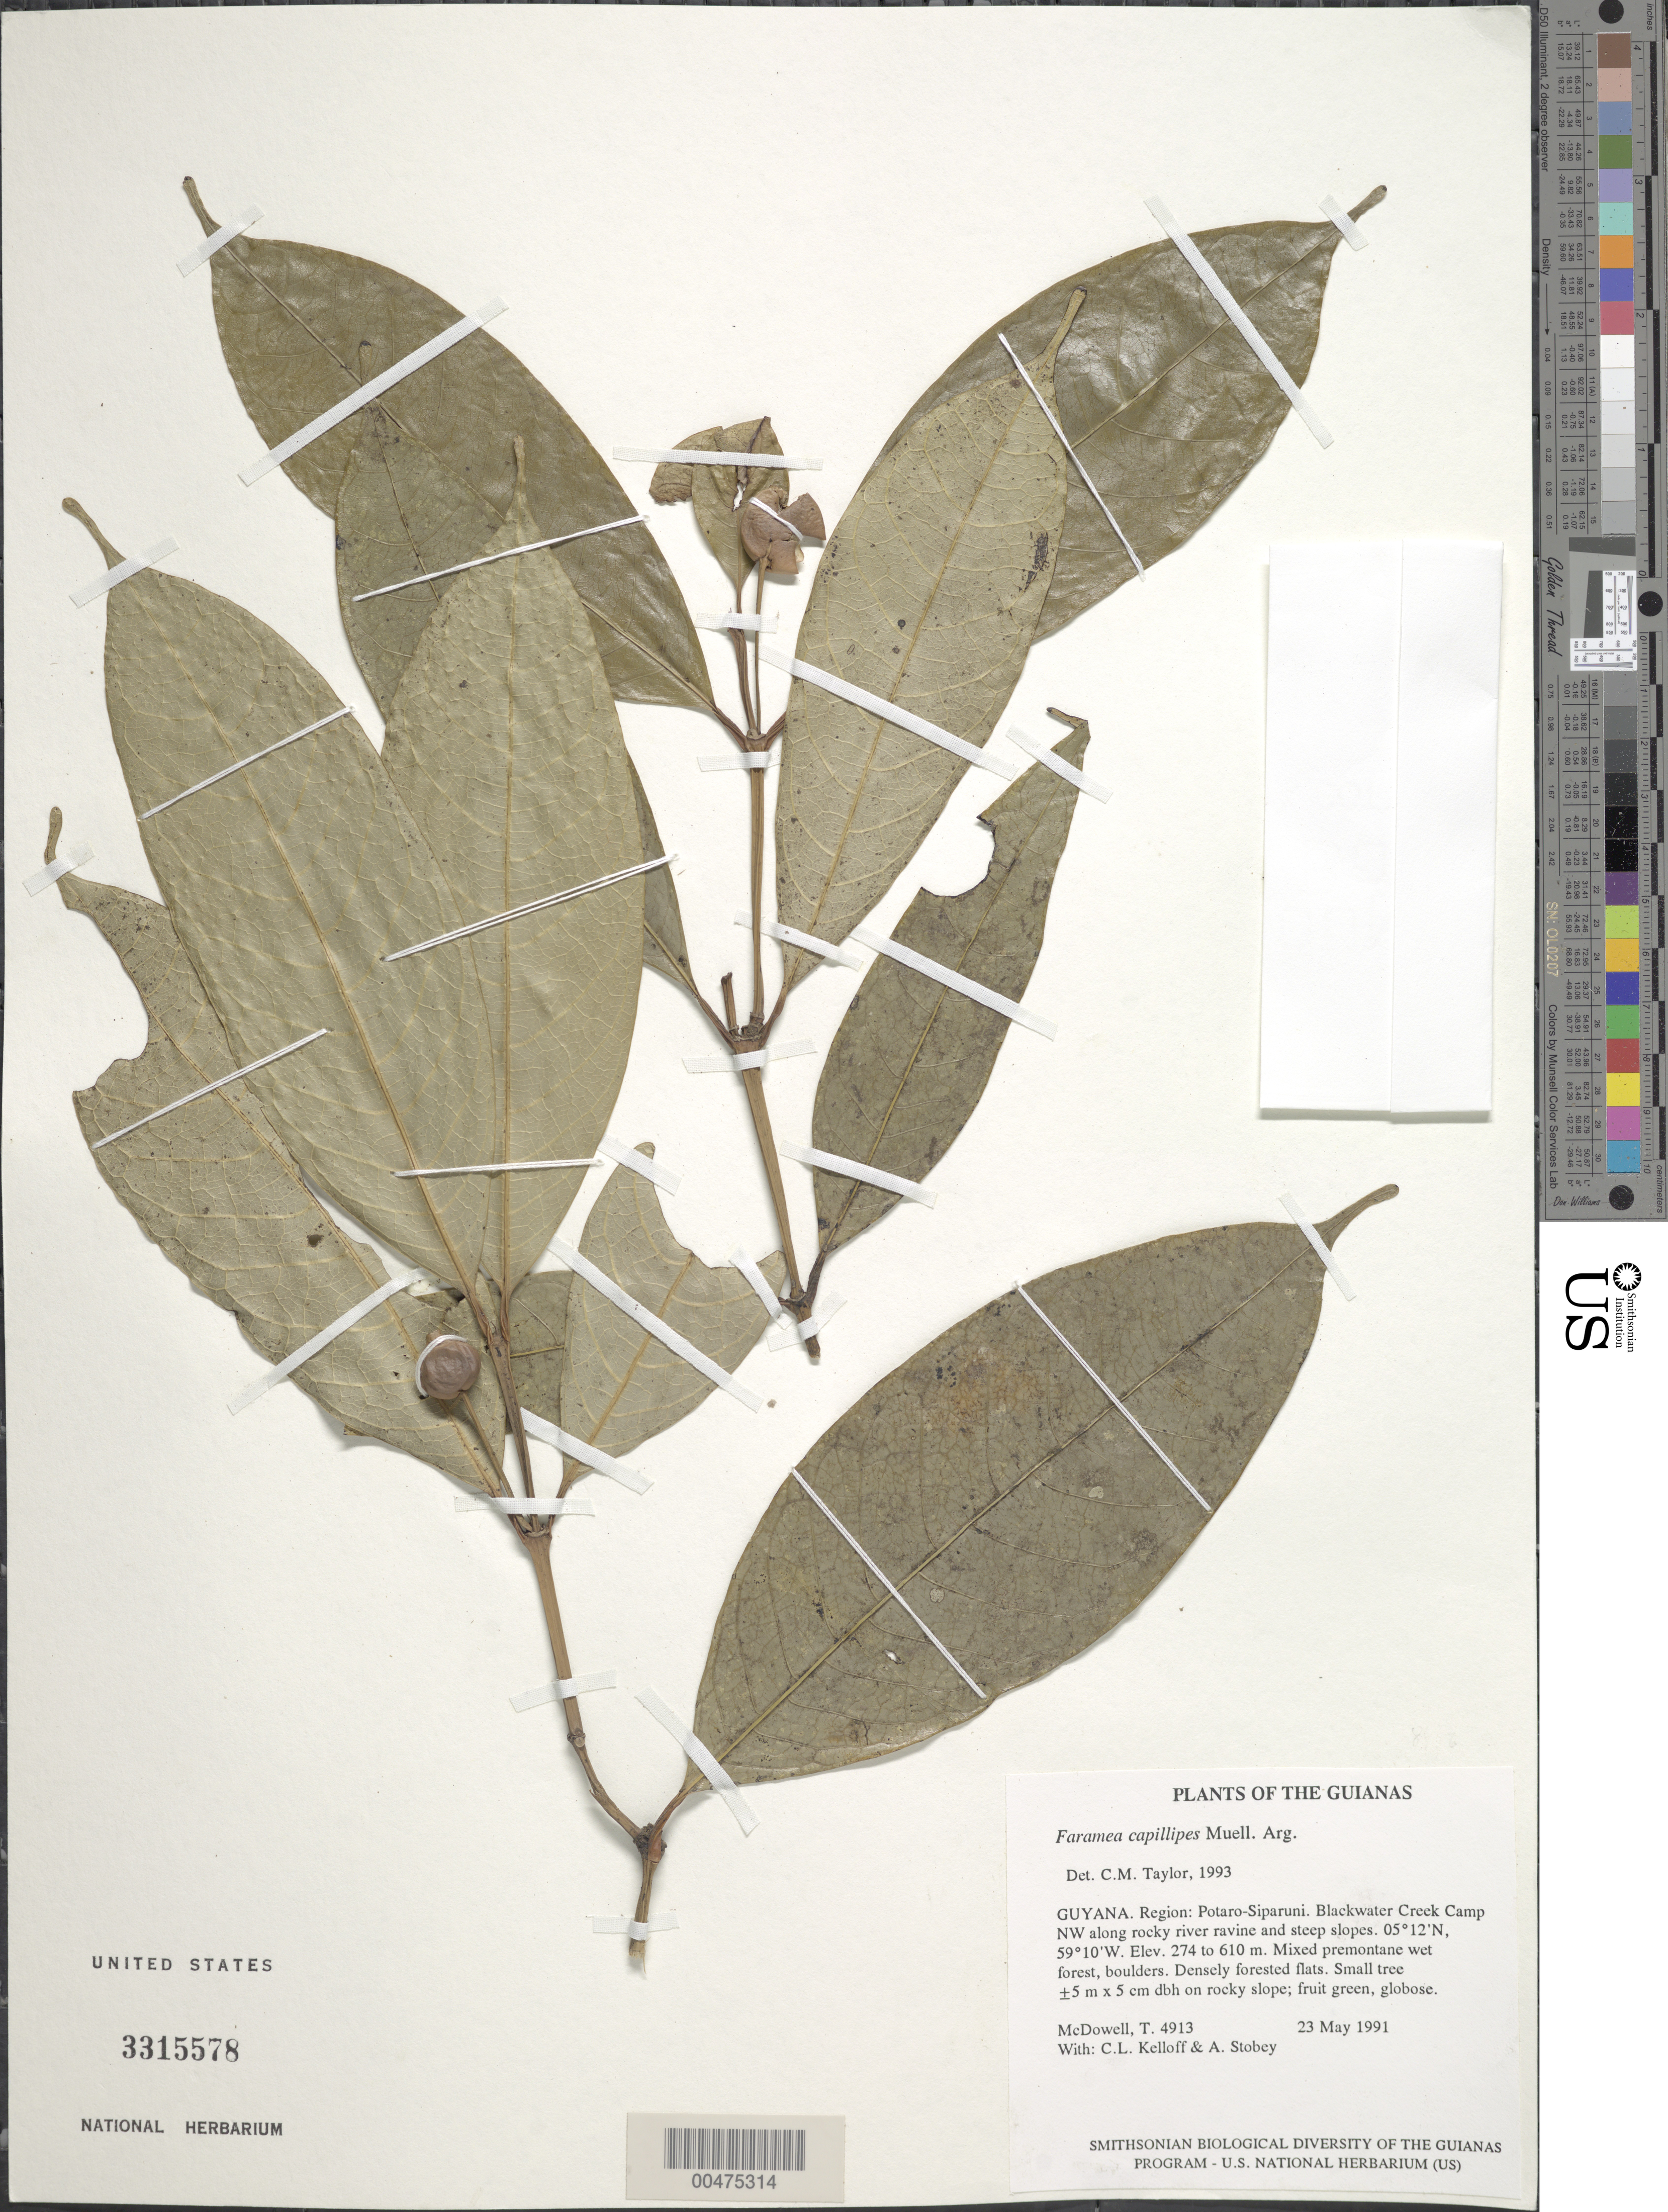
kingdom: Plantae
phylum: Tracheophyta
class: Magnoliopsida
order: Gentianales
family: Rubiaceae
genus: Faramea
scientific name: Faramea capillipes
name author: Müll. Arg.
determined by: Taylor, Charlotte M.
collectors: T. McDowell, C. L. Kelloff & A. Stobey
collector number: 4913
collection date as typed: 23 May 1991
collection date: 1991-05-23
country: Guyana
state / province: Potaro-Siparuni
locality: Blackwater Creek Camp NW along ravine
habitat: Rocky river ravine, steep slopes. Mixed premontane wet forest, boulders. Densely forested flats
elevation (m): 274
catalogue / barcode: US 3315578